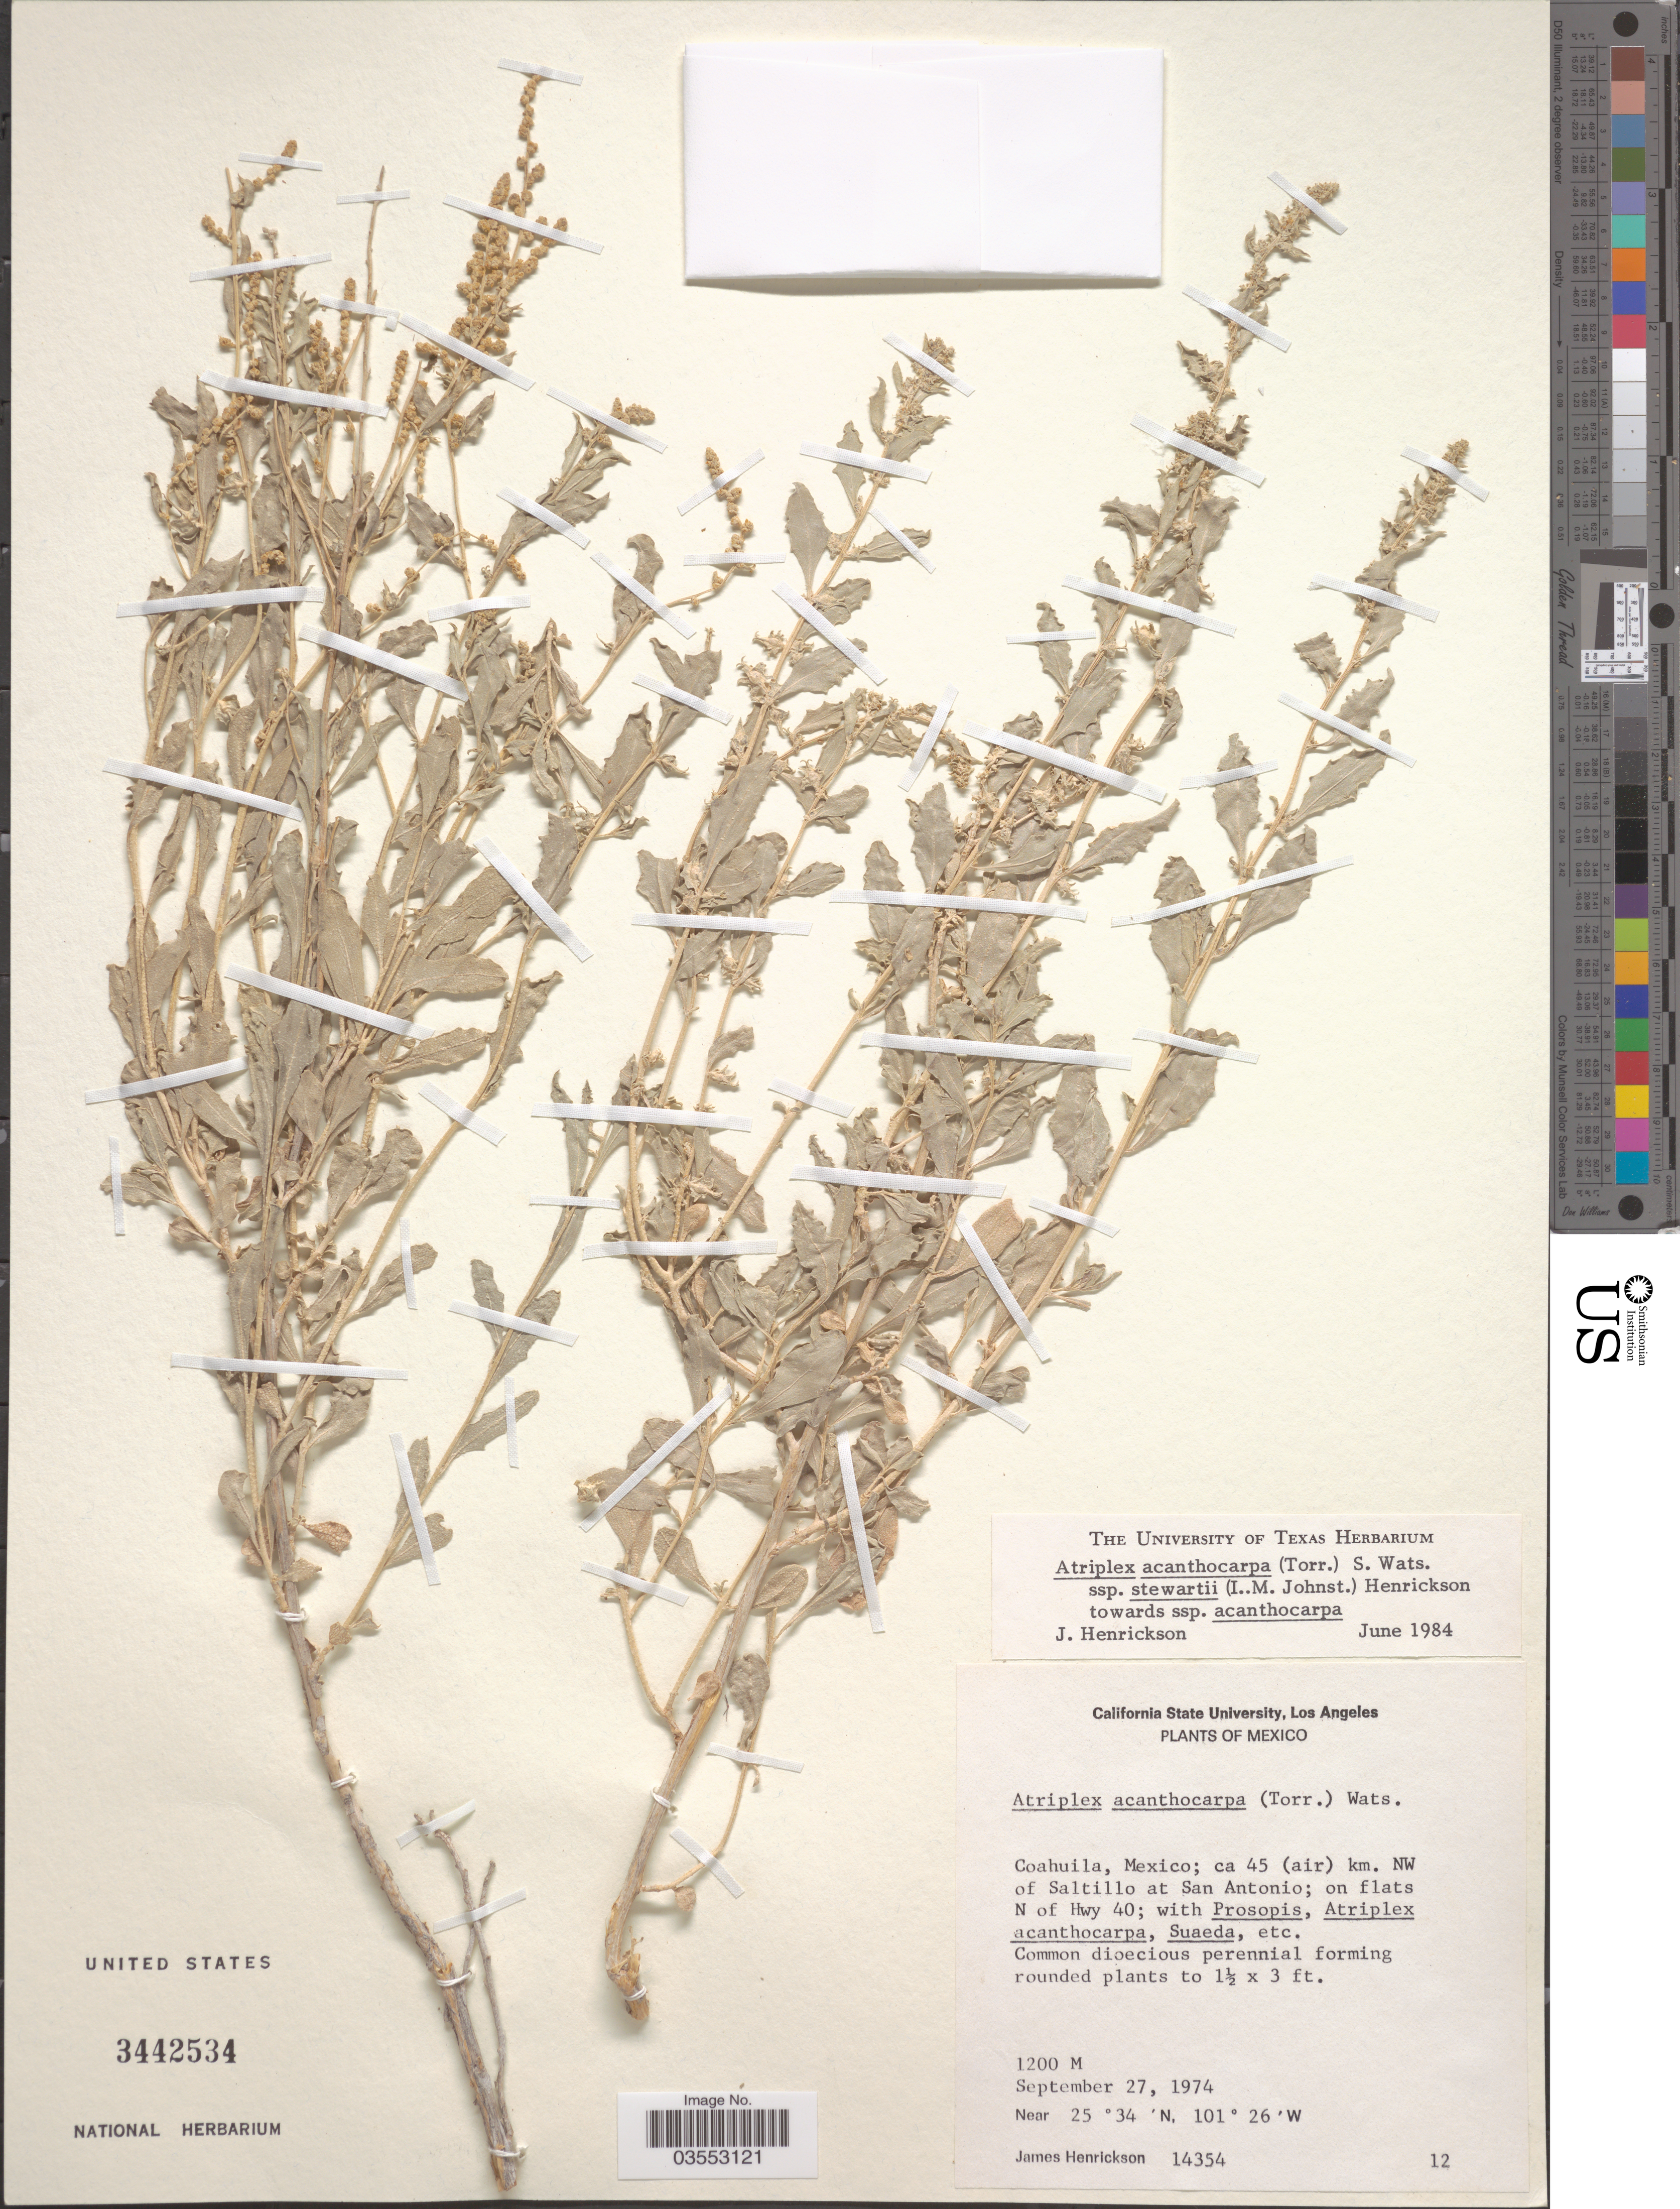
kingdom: Plantae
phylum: Tracheophyta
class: Magnoliopsida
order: Caryophyllales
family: Amaranthaceae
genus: Atriplex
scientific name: Atriplex acanthocarpa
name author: (Torr.) S. Watson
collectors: J. Henrickson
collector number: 14354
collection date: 1974-09-27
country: Mexico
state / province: Coahuila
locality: Ca. 45 (air) km. NW of Saltillo at San Antonio; on flats N of Hwy.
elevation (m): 1200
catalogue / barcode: US 3442534